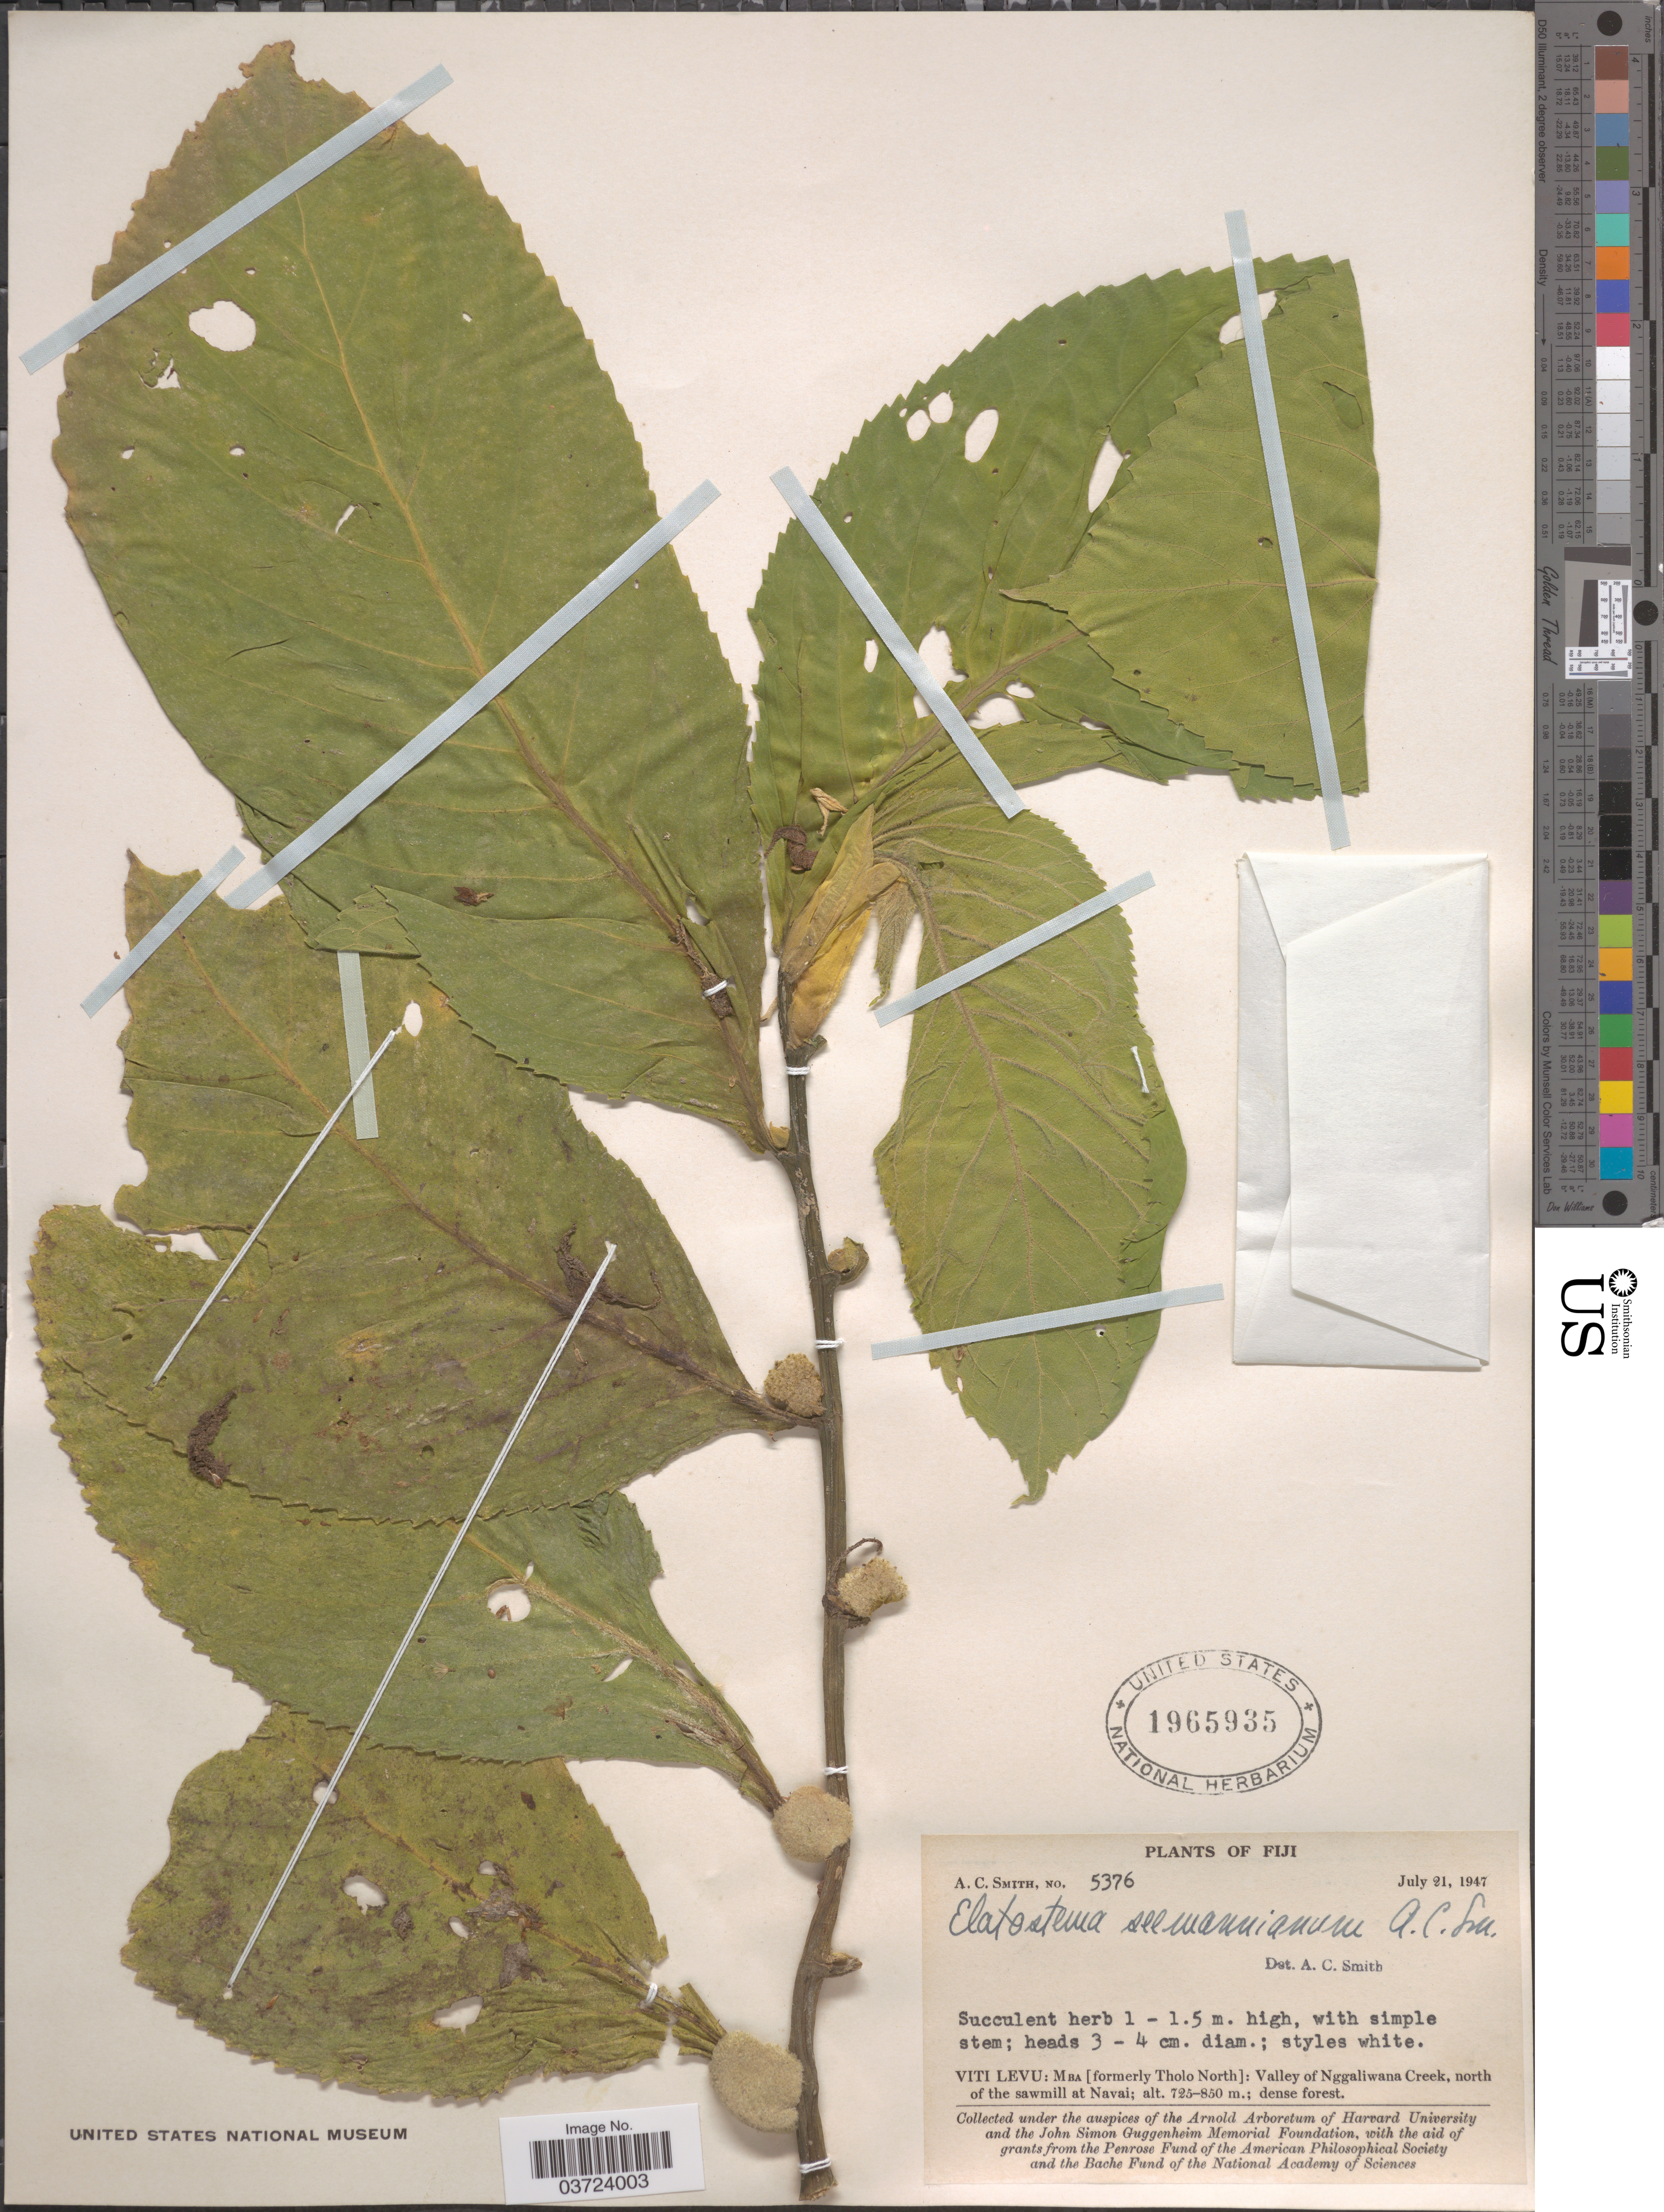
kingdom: Plantae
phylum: Tracheophyta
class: Magnoliopsida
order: Rosales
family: Urticaceae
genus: Elatostema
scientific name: Elatostema seemannianum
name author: A.C. Sm.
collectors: A. C. Smith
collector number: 5376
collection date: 1947-07-21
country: Fiji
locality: Viti Levu: Mba [formerly Tholo North]: Valley of Nggaliwana Creek, north of the sawmill at Navai.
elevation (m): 725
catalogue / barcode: US 1965935